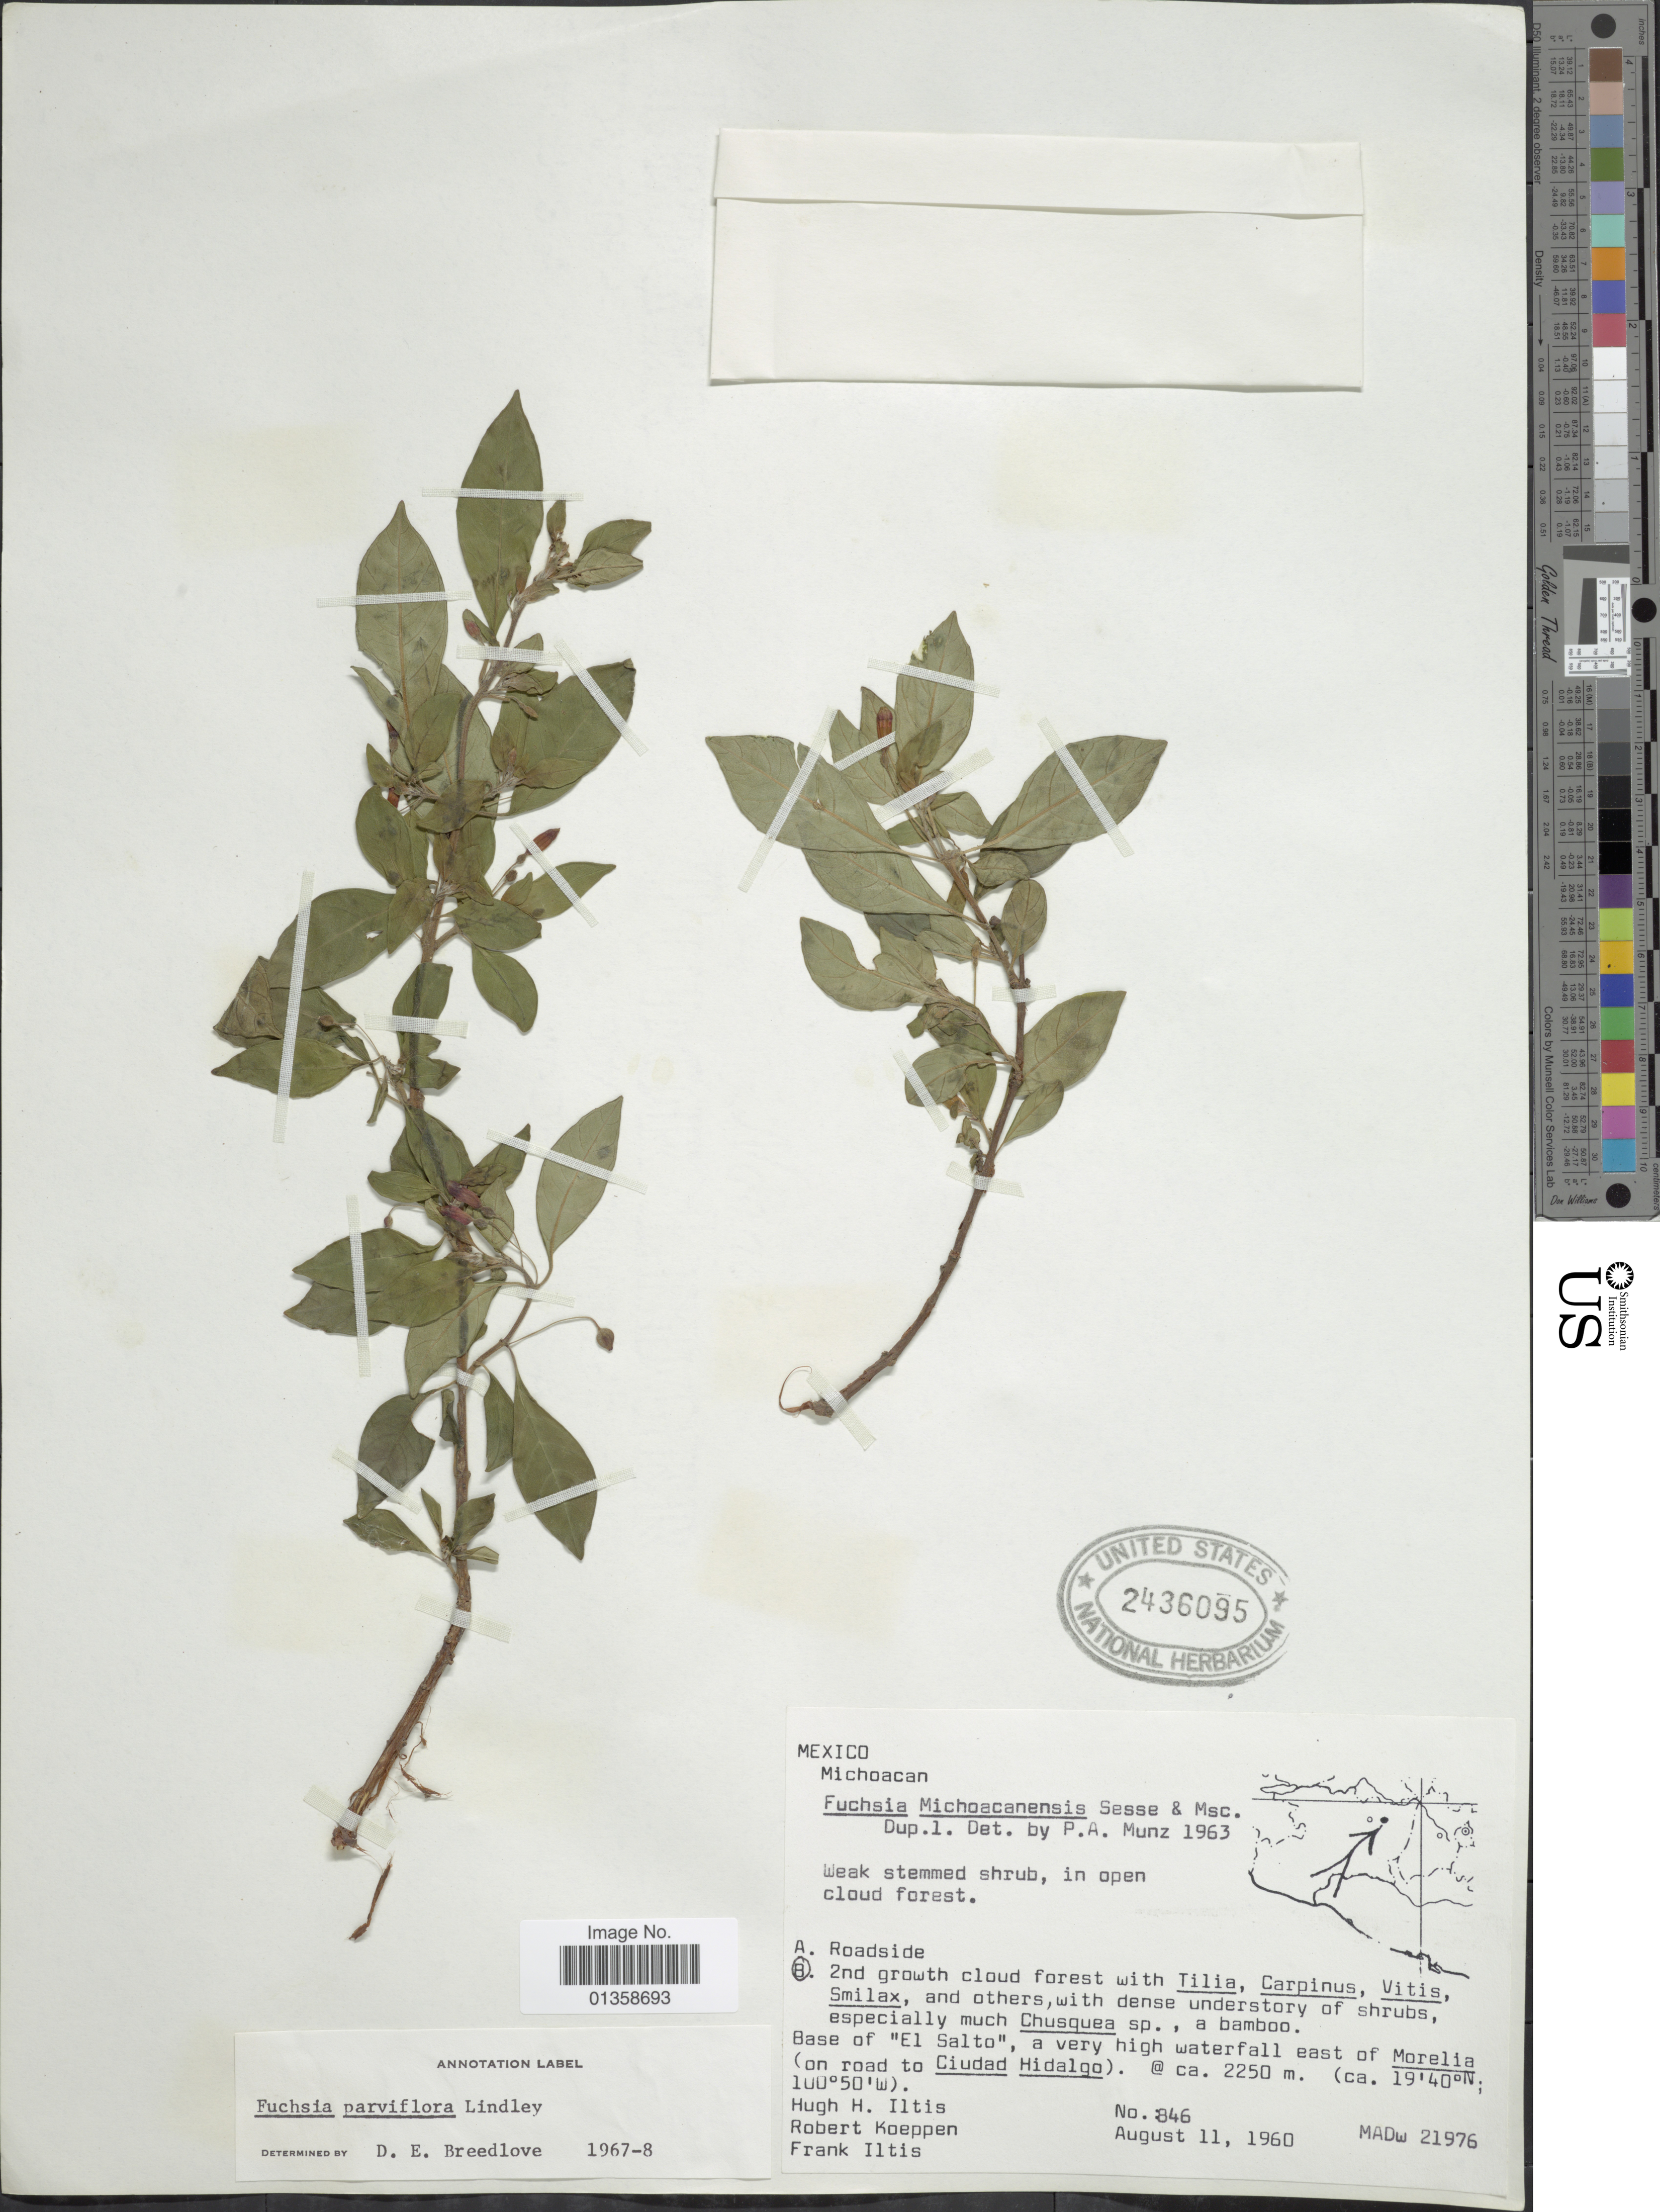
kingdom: Plantae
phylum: Tracheophyta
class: Magnoliopsida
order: Myrtales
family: Onagraceae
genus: Fuchsia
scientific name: Fuchsia cylindracea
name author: Lindl.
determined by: Wagner, W. L., (BOT), Smithsonian Institution - National Museum of Natural History (UNITED STATES)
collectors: H. H. Iltis, R. C. Koeppen & F. S. Iltis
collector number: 846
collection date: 1960-08-11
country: Mexico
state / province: Michoacán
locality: Base of "El Salto", a very high waterfall east of Morelia (on road to Ciudad Hidalgo)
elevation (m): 2250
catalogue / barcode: US 2436095